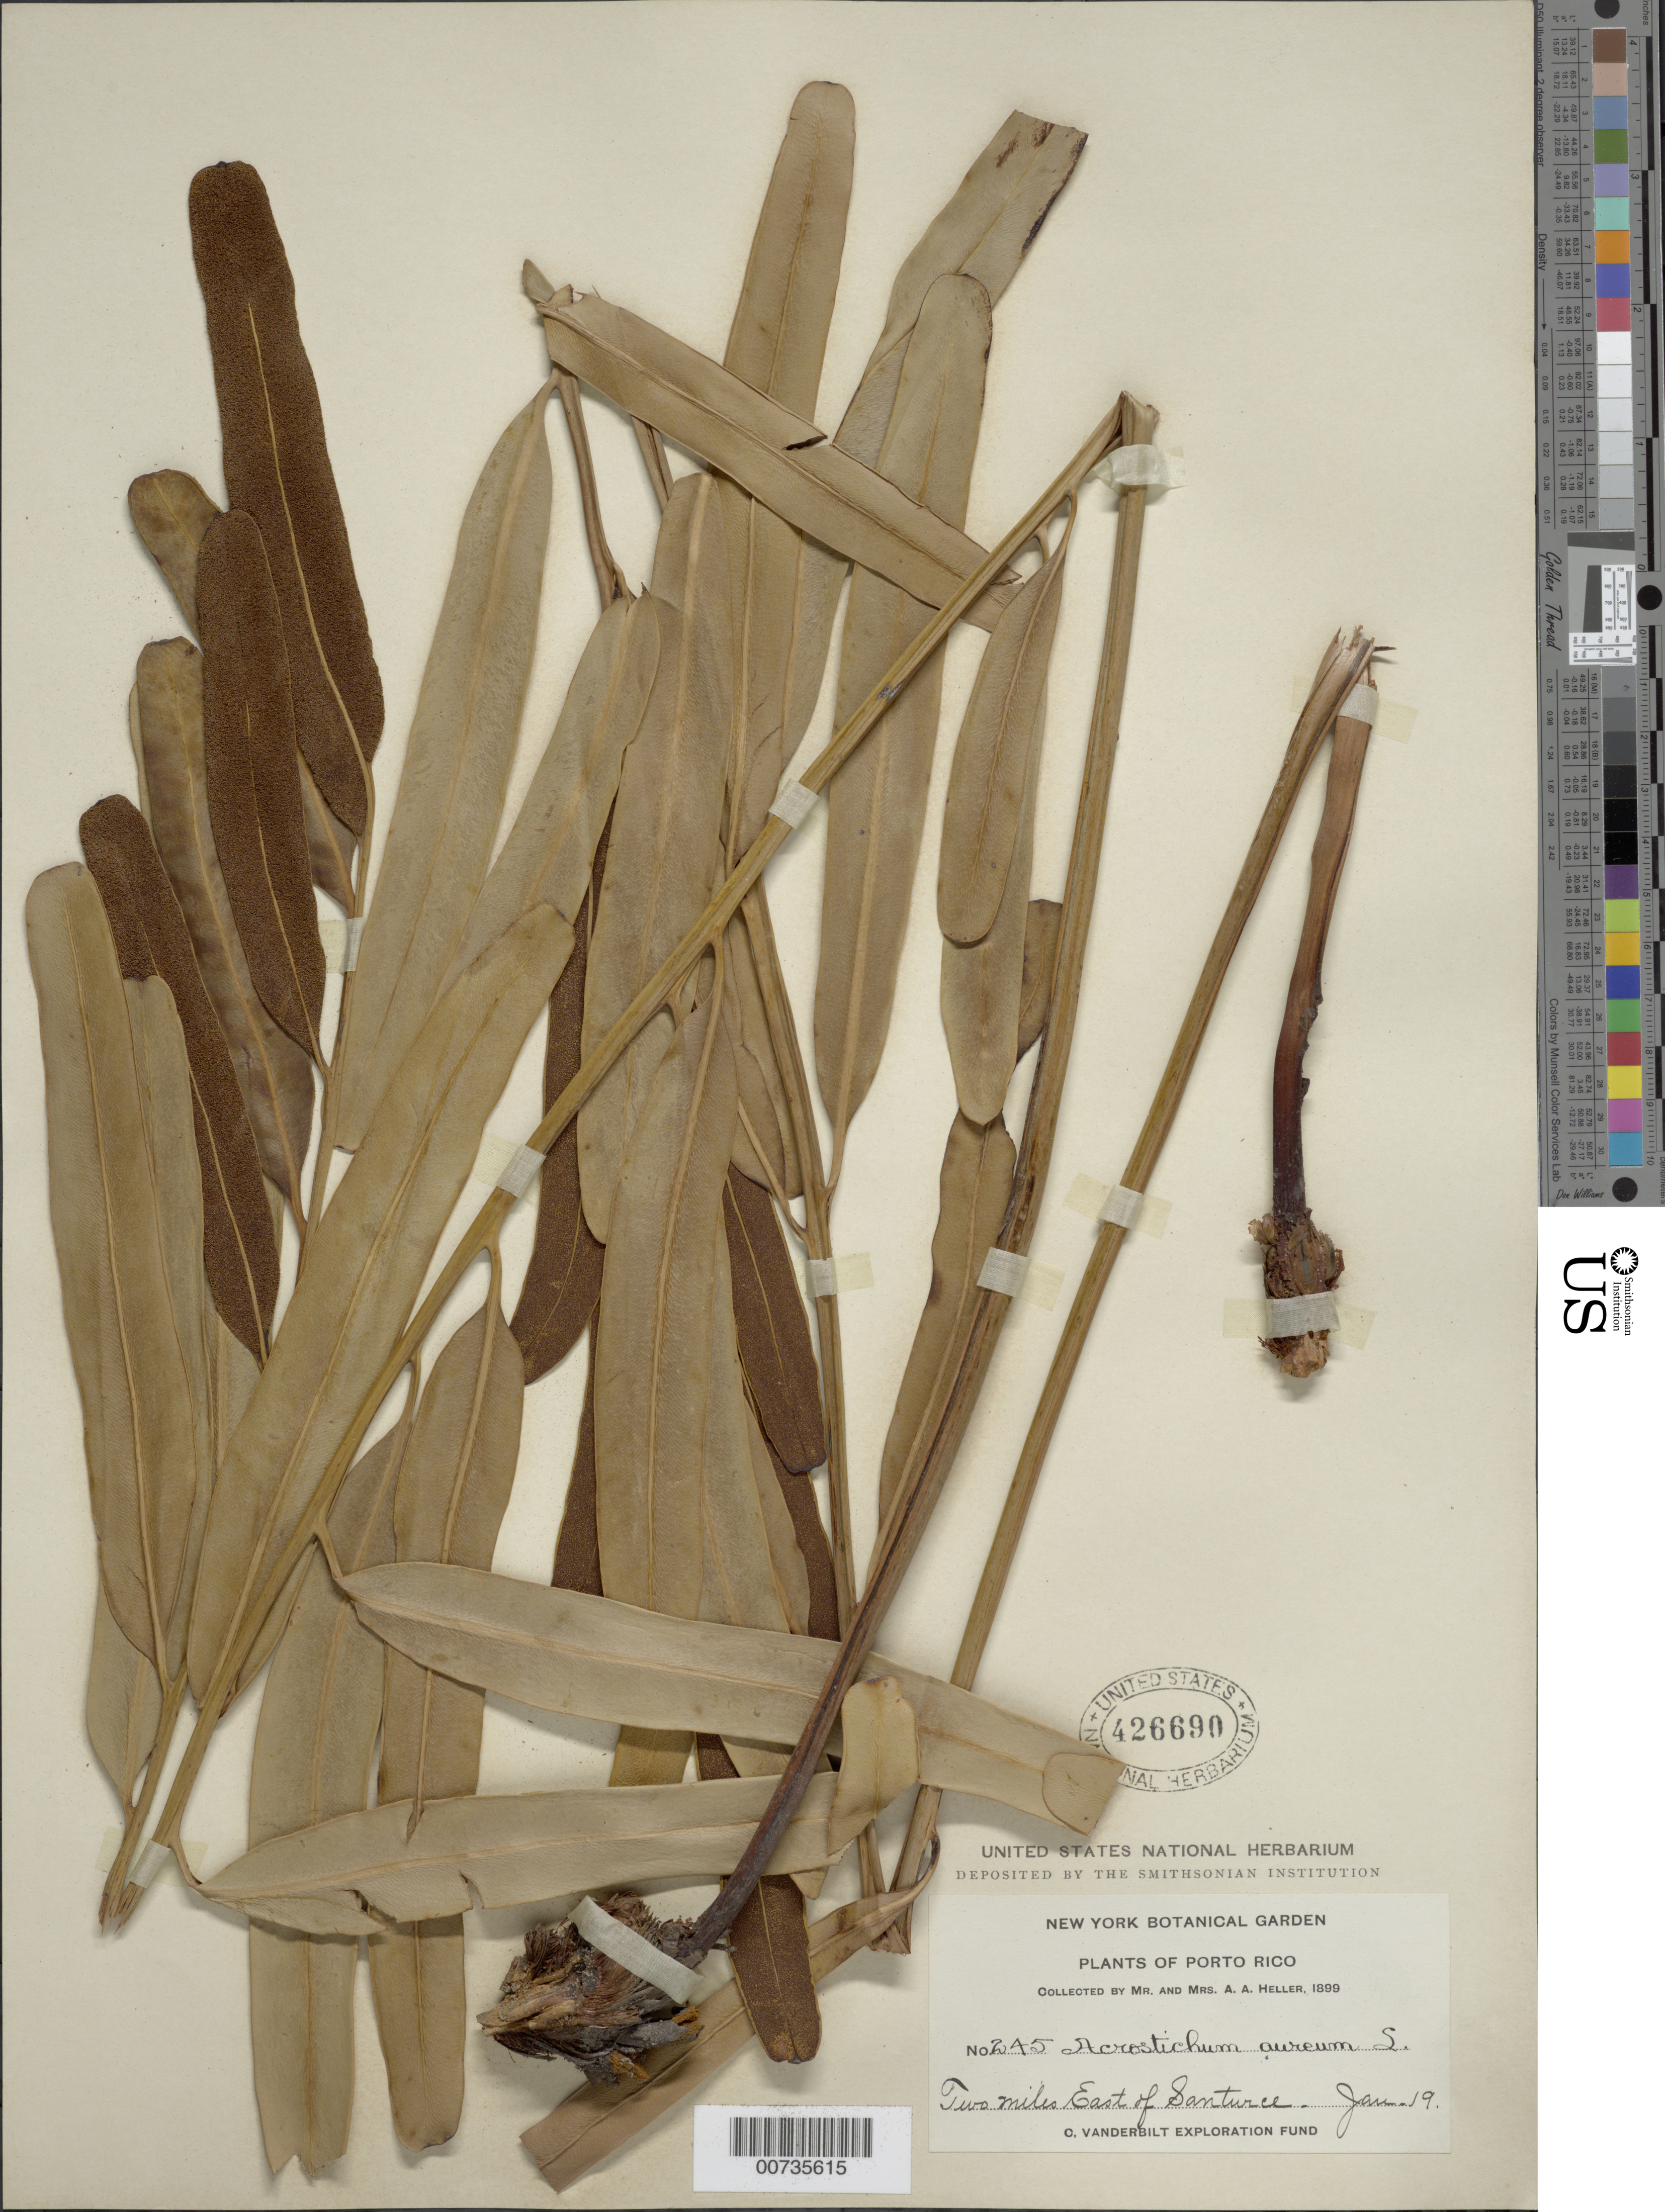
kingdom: Plantae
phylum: Tracheophyta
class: Polypodiopsida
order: Polypodiales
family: Pteridaceae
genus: Acrostichum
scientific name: Acrostichum aureum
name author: L.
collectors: A. A. Heller & E. G. Heller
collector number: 245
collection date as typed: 19 Jan 1899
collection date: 1899-01-19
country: Puerto Rico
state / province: San Juan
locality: Santurce, 2 mi East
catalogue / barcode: US 426690